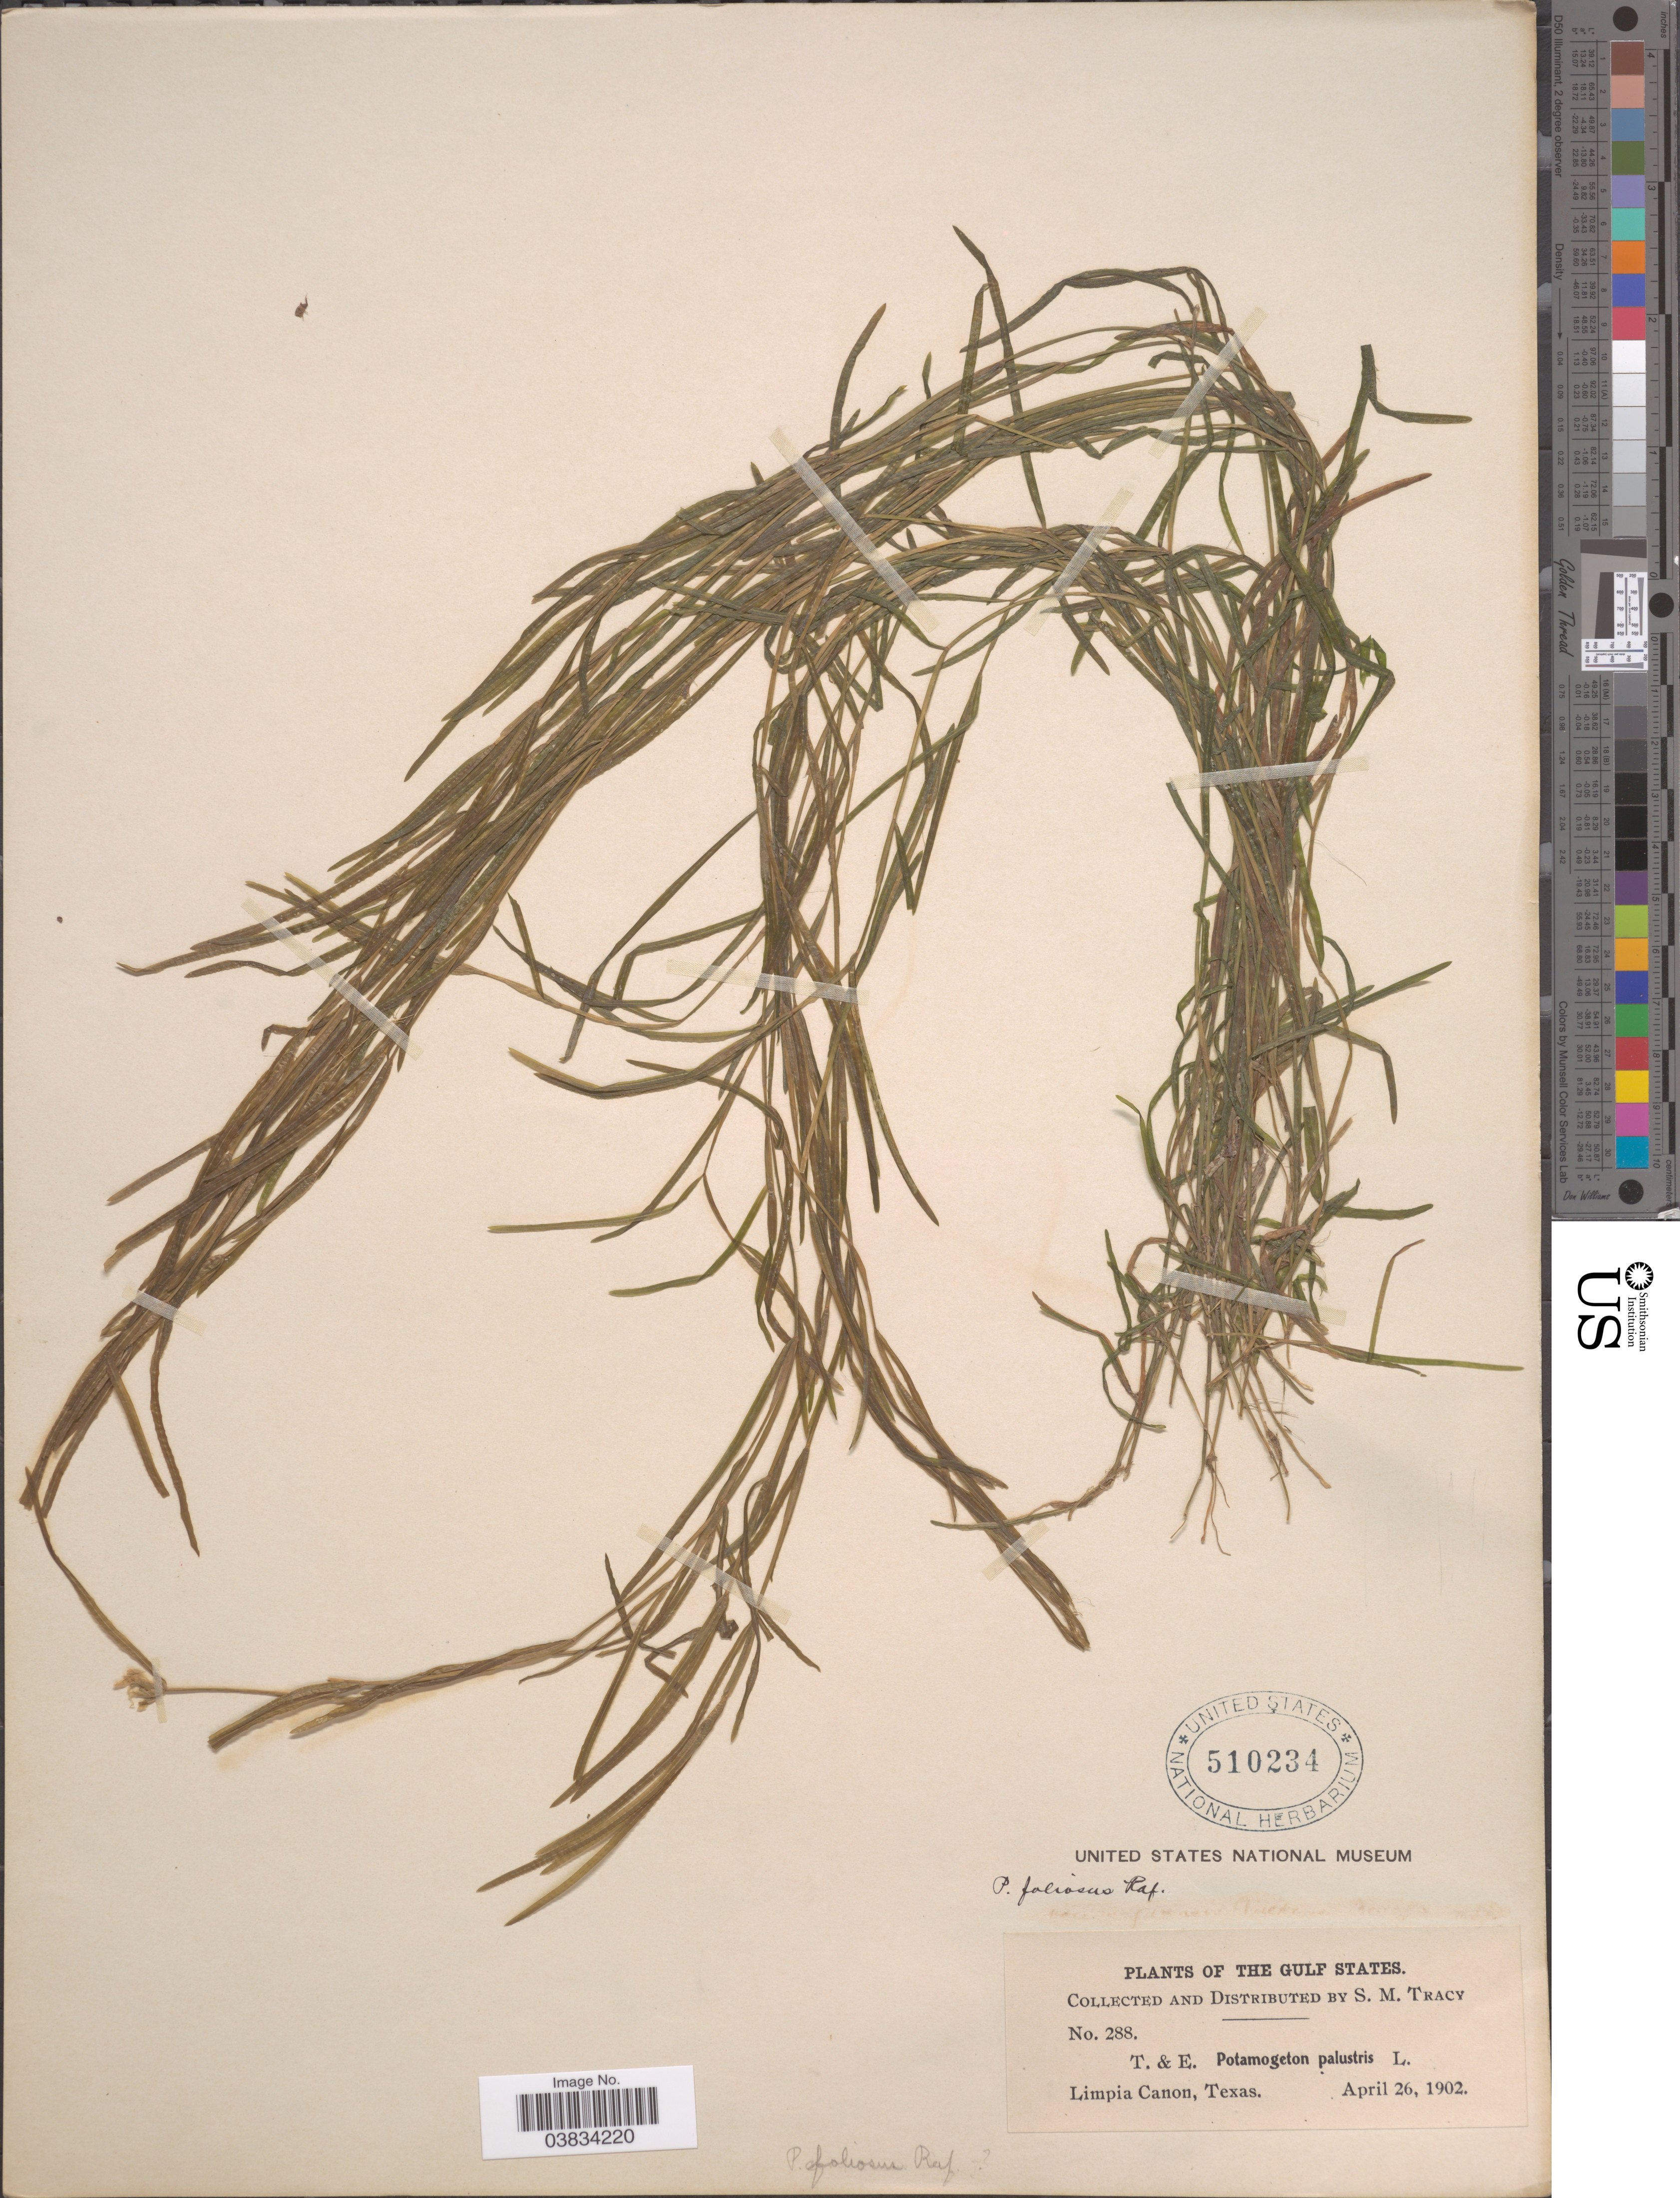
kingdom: Plantae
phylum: Tracheophyta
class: Liliopsida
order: Alismatales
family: Potamogetonaceae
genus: Potamogeton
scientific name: Potamogeton foliosus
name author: Raf.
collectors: S. M. Tracy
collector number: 288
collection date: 1902-04-26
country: United States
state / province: Texas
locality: The Gulf States, Limpia Canon.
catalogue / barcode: US 510234